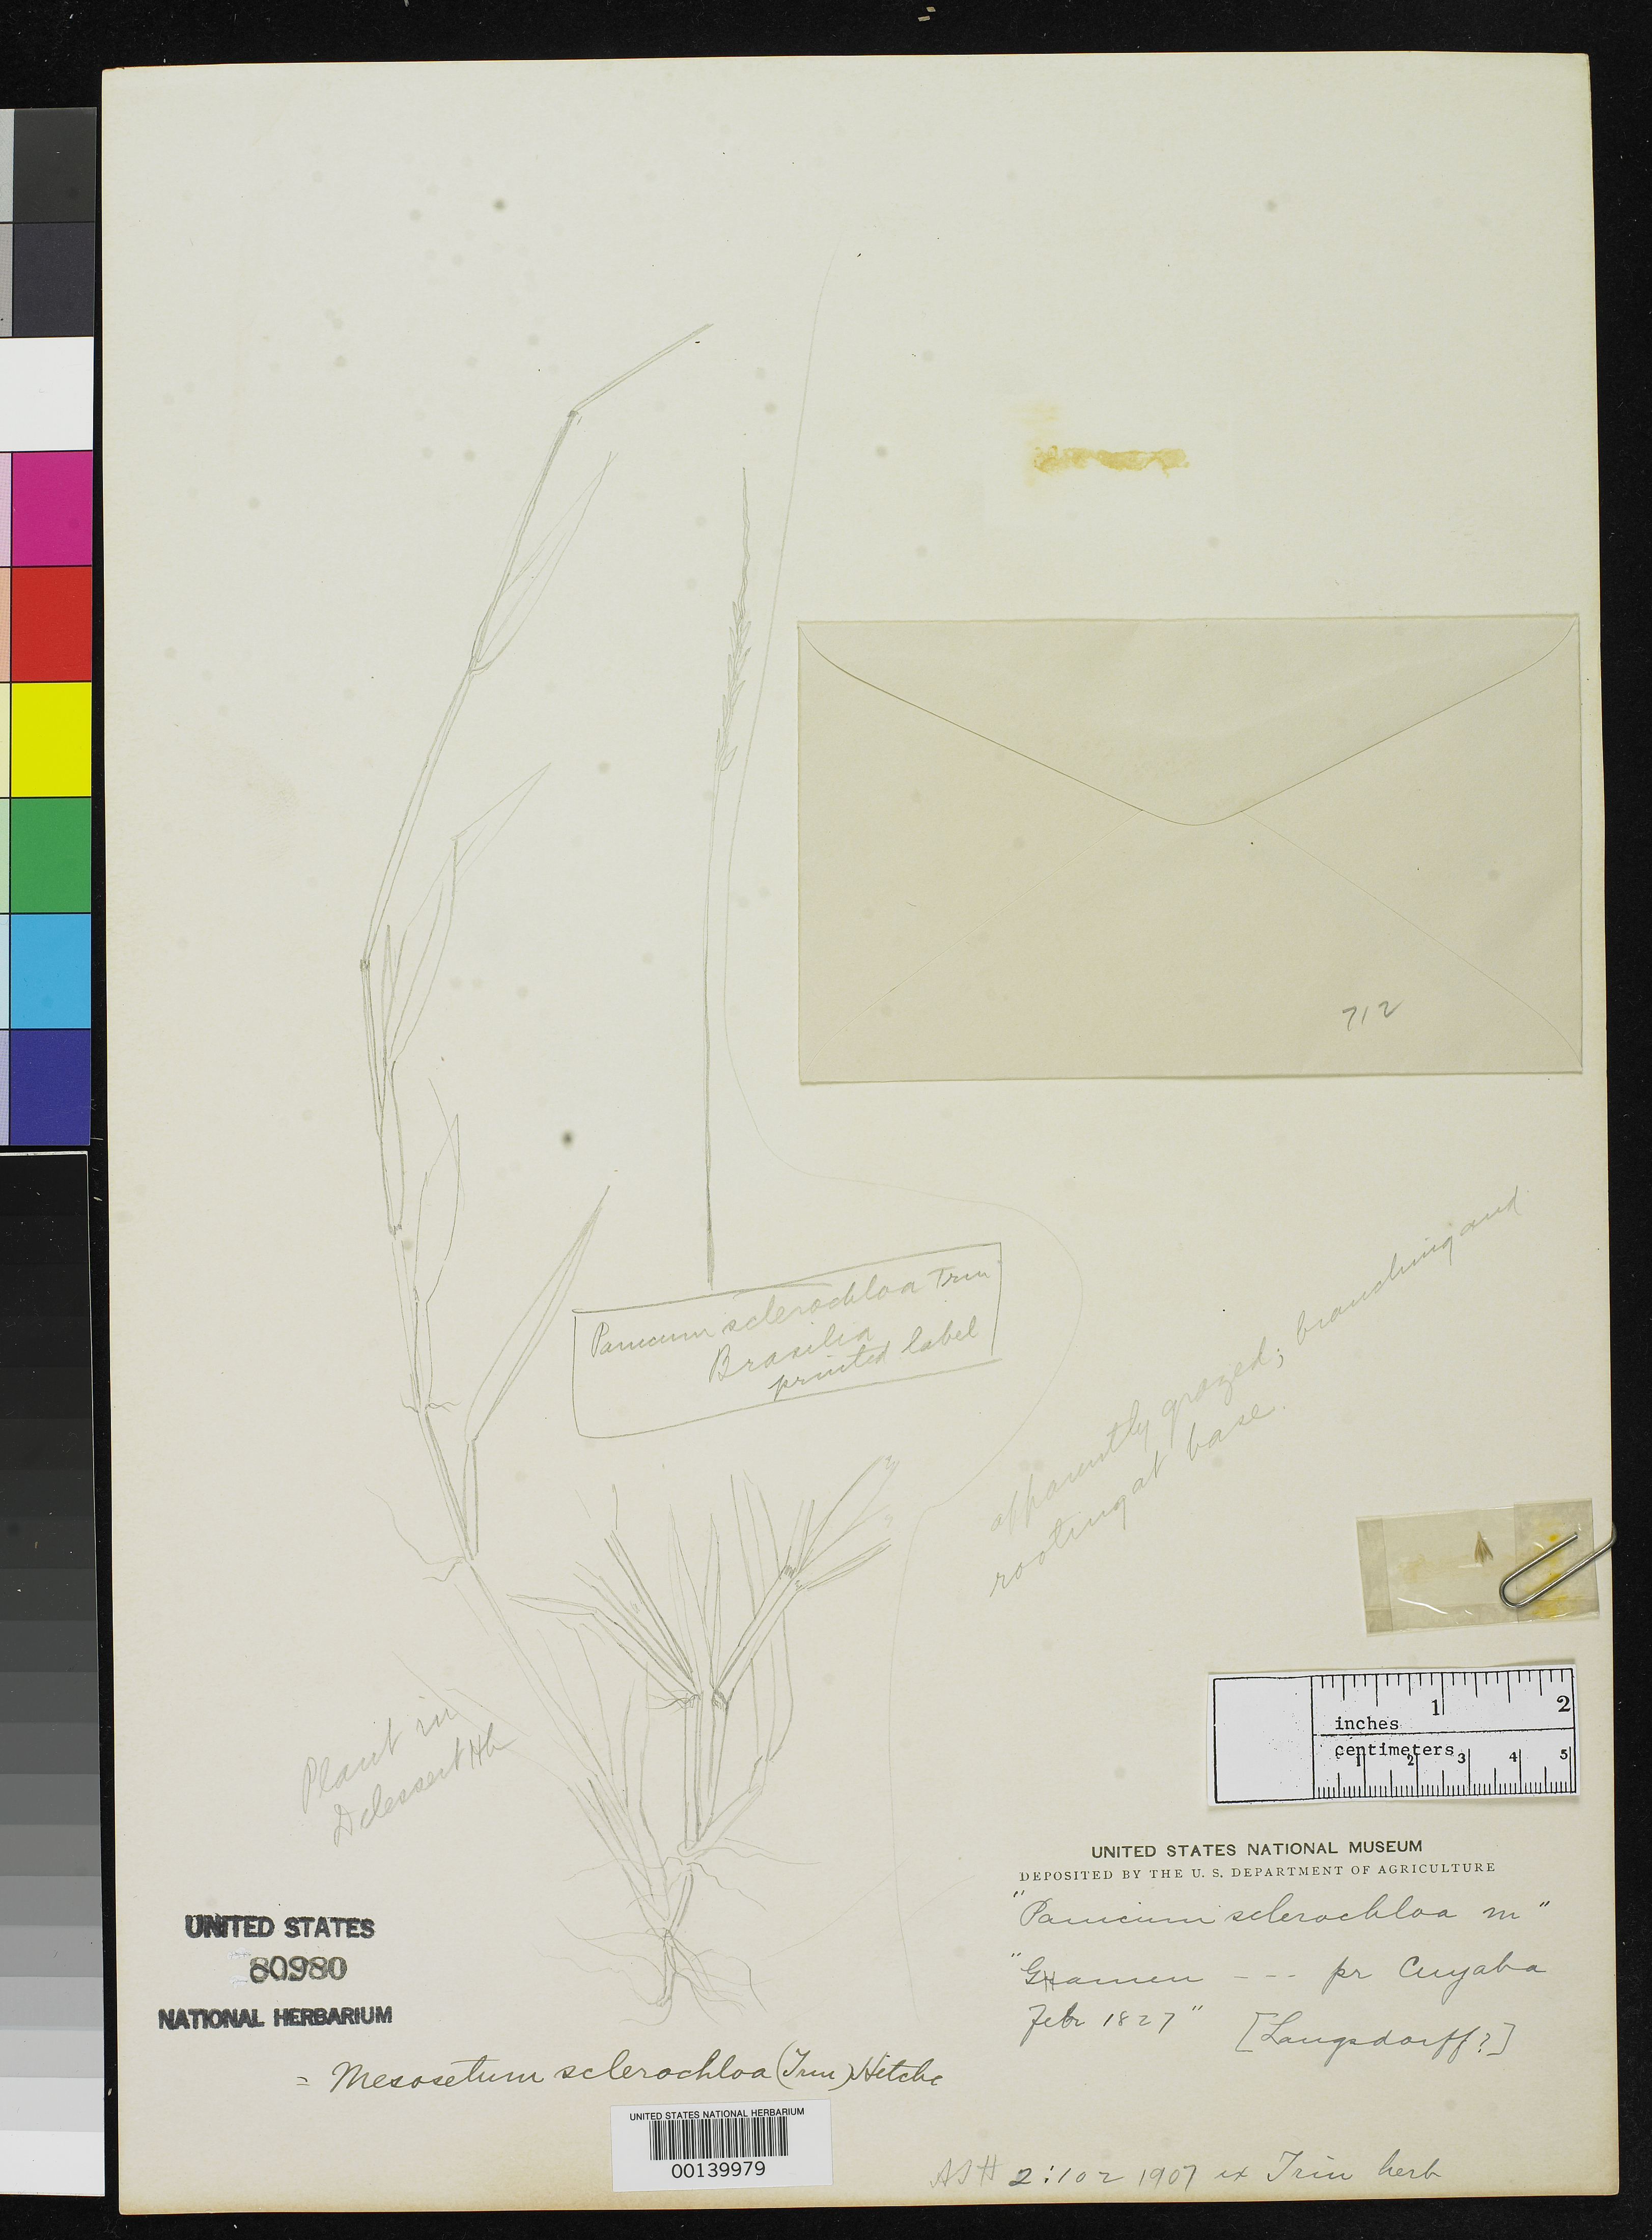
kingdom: Plantae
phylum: Tracheophyta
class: Liliopsida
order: Poales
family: Poaceae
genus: Panicum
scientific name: Panicum sclerochloa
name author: Trin.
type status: Type Fragment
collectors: G. H. von Langsdorff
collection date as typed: Feb 1827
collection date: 1827-02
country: Brazil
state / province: Mato Grosso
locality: Cuiaba.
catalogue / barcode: US 80980